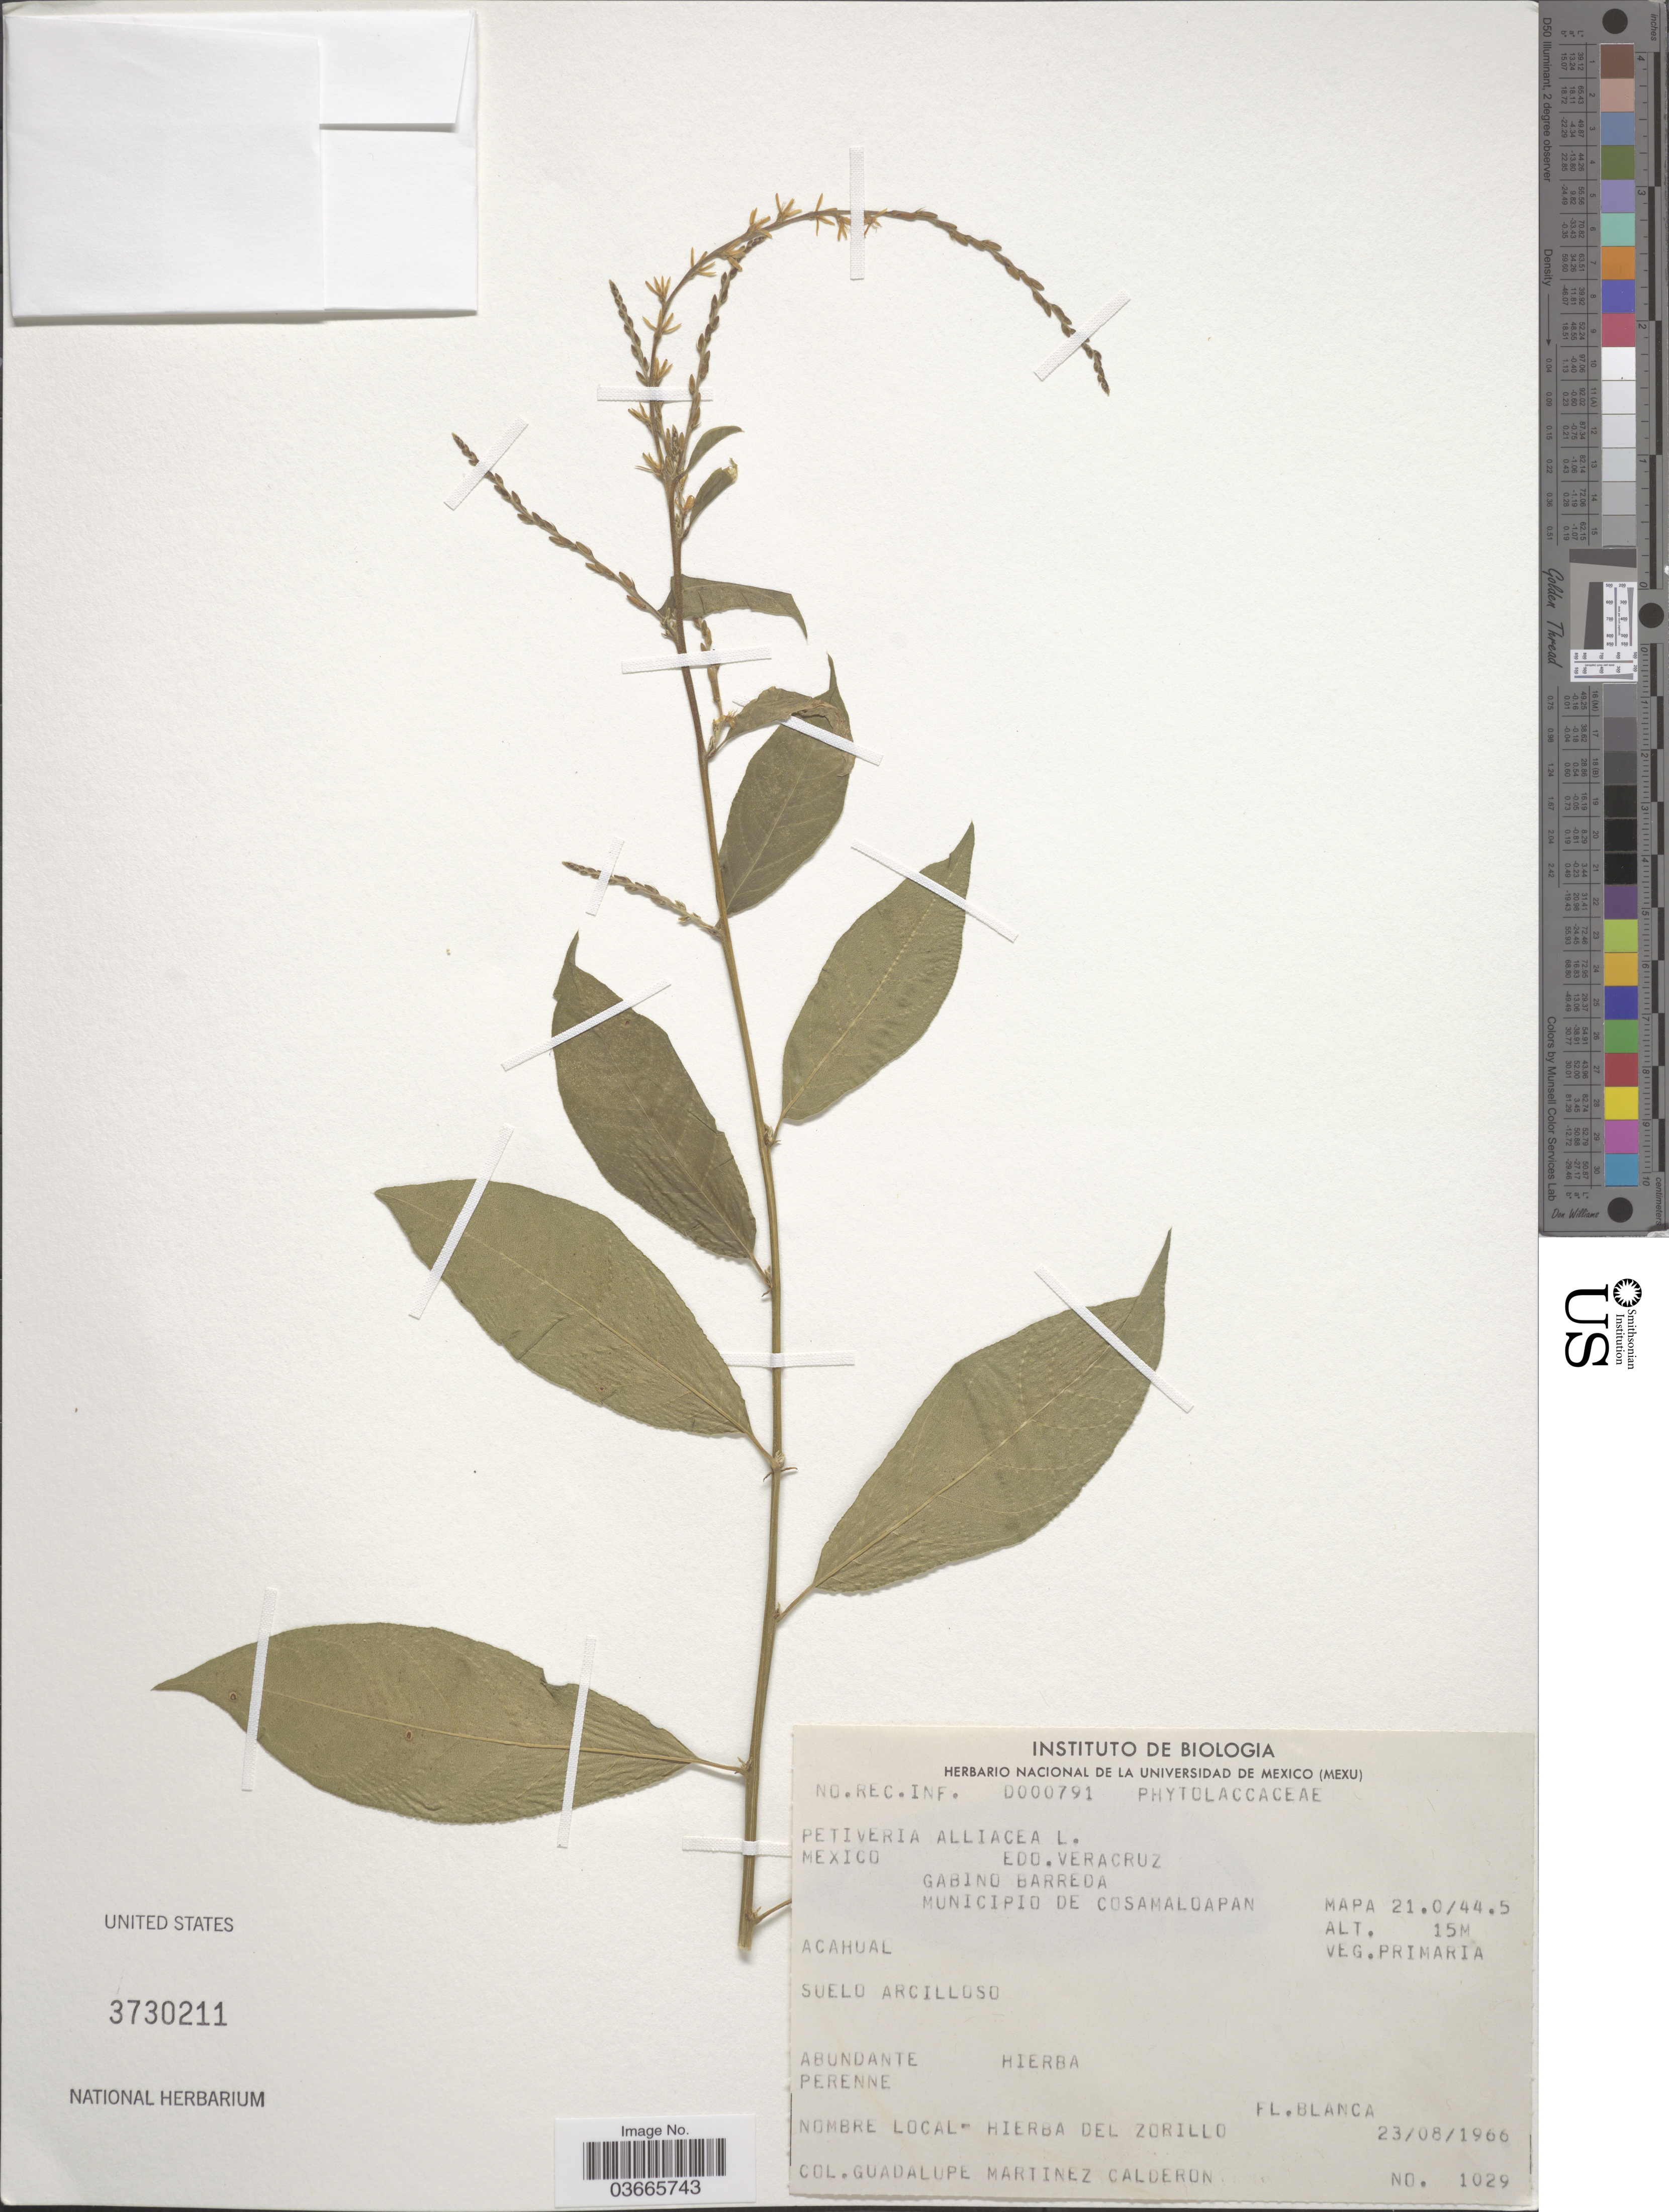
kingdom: Plantae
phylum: Tracheophyta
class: Magnoliopsida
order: Caryophyllales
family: Phytolaccaceae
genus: Petiveria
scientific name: Petiveria alliacea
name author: L.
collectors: G. Martinez-C.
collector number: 1029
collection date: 1966-08-23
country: Mexico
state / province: Veracruz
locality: Edo. Veracruz. Gabino Barreda. Municipio de Cosamaloapan Mapa 21.0/44.5.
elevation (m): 15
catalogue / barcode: US 3730211